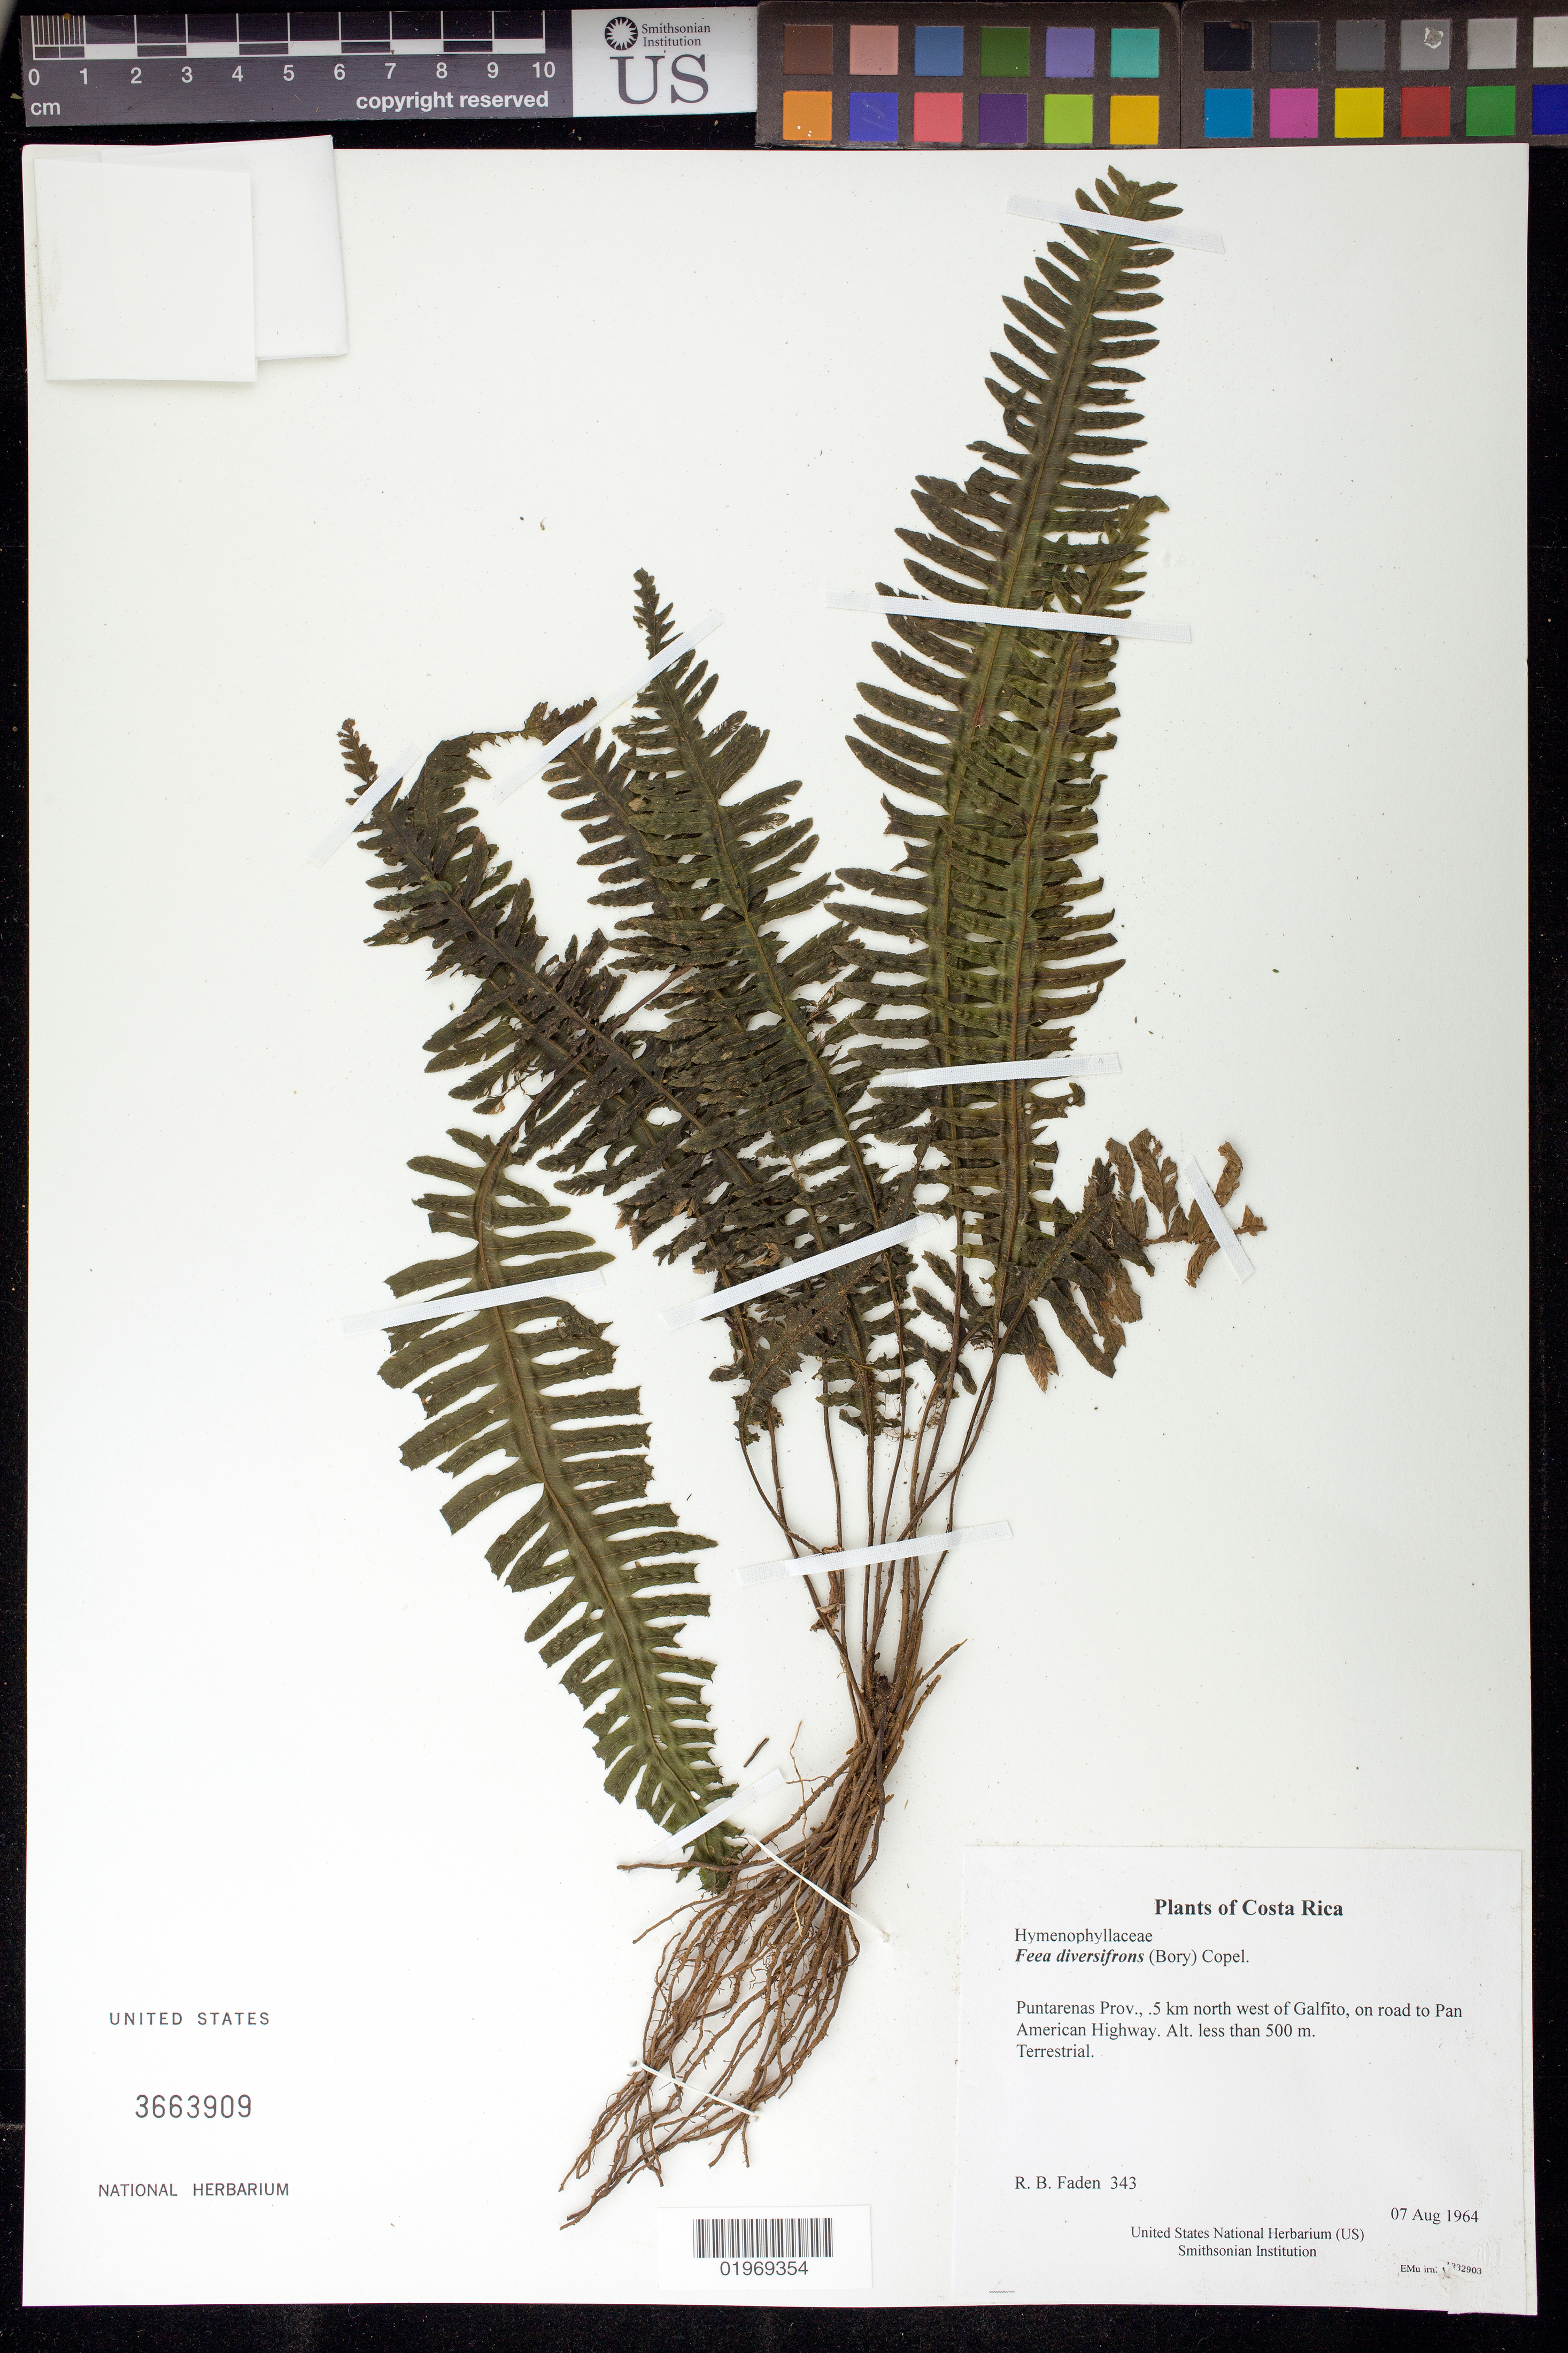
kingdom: Plantae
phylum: Tracheophyta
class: Polypodiopsida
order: Hymenophyllales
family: Hymenophyllaceae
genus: Feea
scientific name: Feea diversifrons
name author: (Bory) Copel.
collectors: R. B. Faden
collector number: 343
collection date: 1964-08-07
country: Costa Rica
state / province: Puntarenas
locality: .5 km north west of Galfito, on road to Pan American Highway. Alt. less than 500 m.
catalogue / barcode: US 3663909